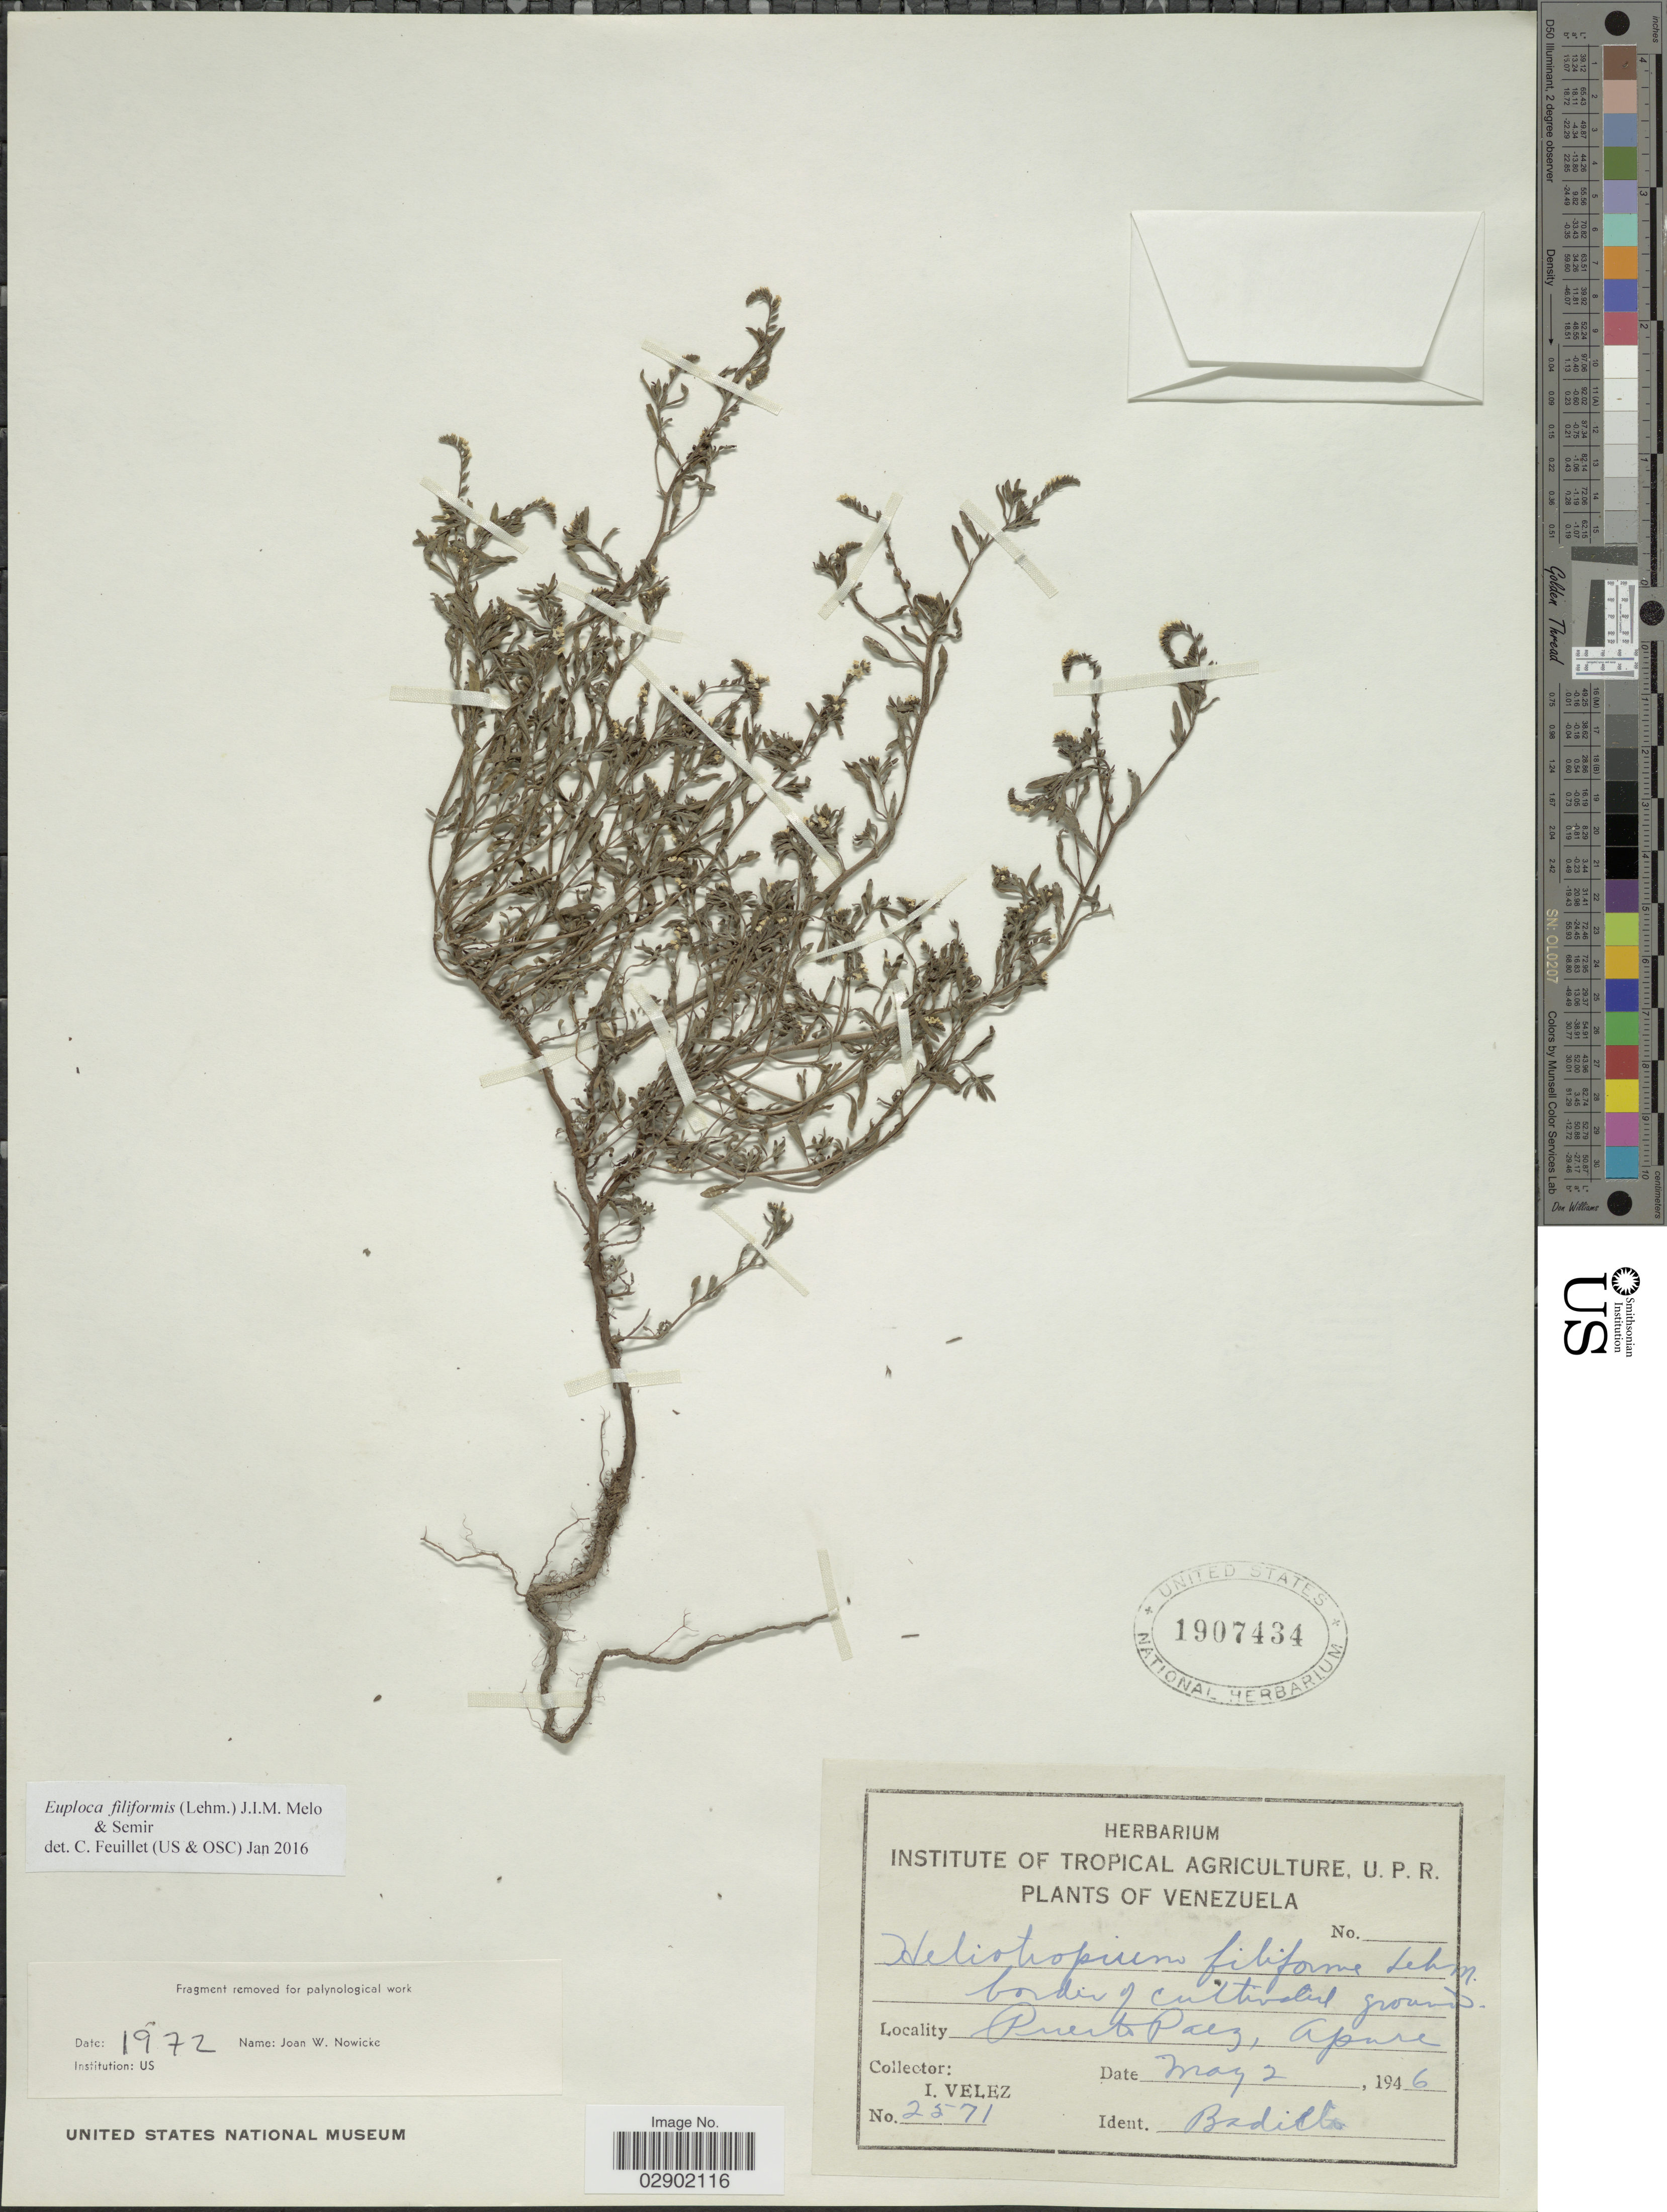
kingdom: Plantae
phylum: Tracheophyta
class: Magnoliopsida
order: Boraginales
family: Heliotropiaceae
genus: Euploca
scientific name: Euploca filiformis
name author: (Lehm.) J.I.M. Melo & Semir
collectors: I. Velez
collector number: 2571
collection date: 1946-05-02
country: Venezuela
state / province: Apure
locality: Puerto Paez.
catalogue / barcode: US 1907434